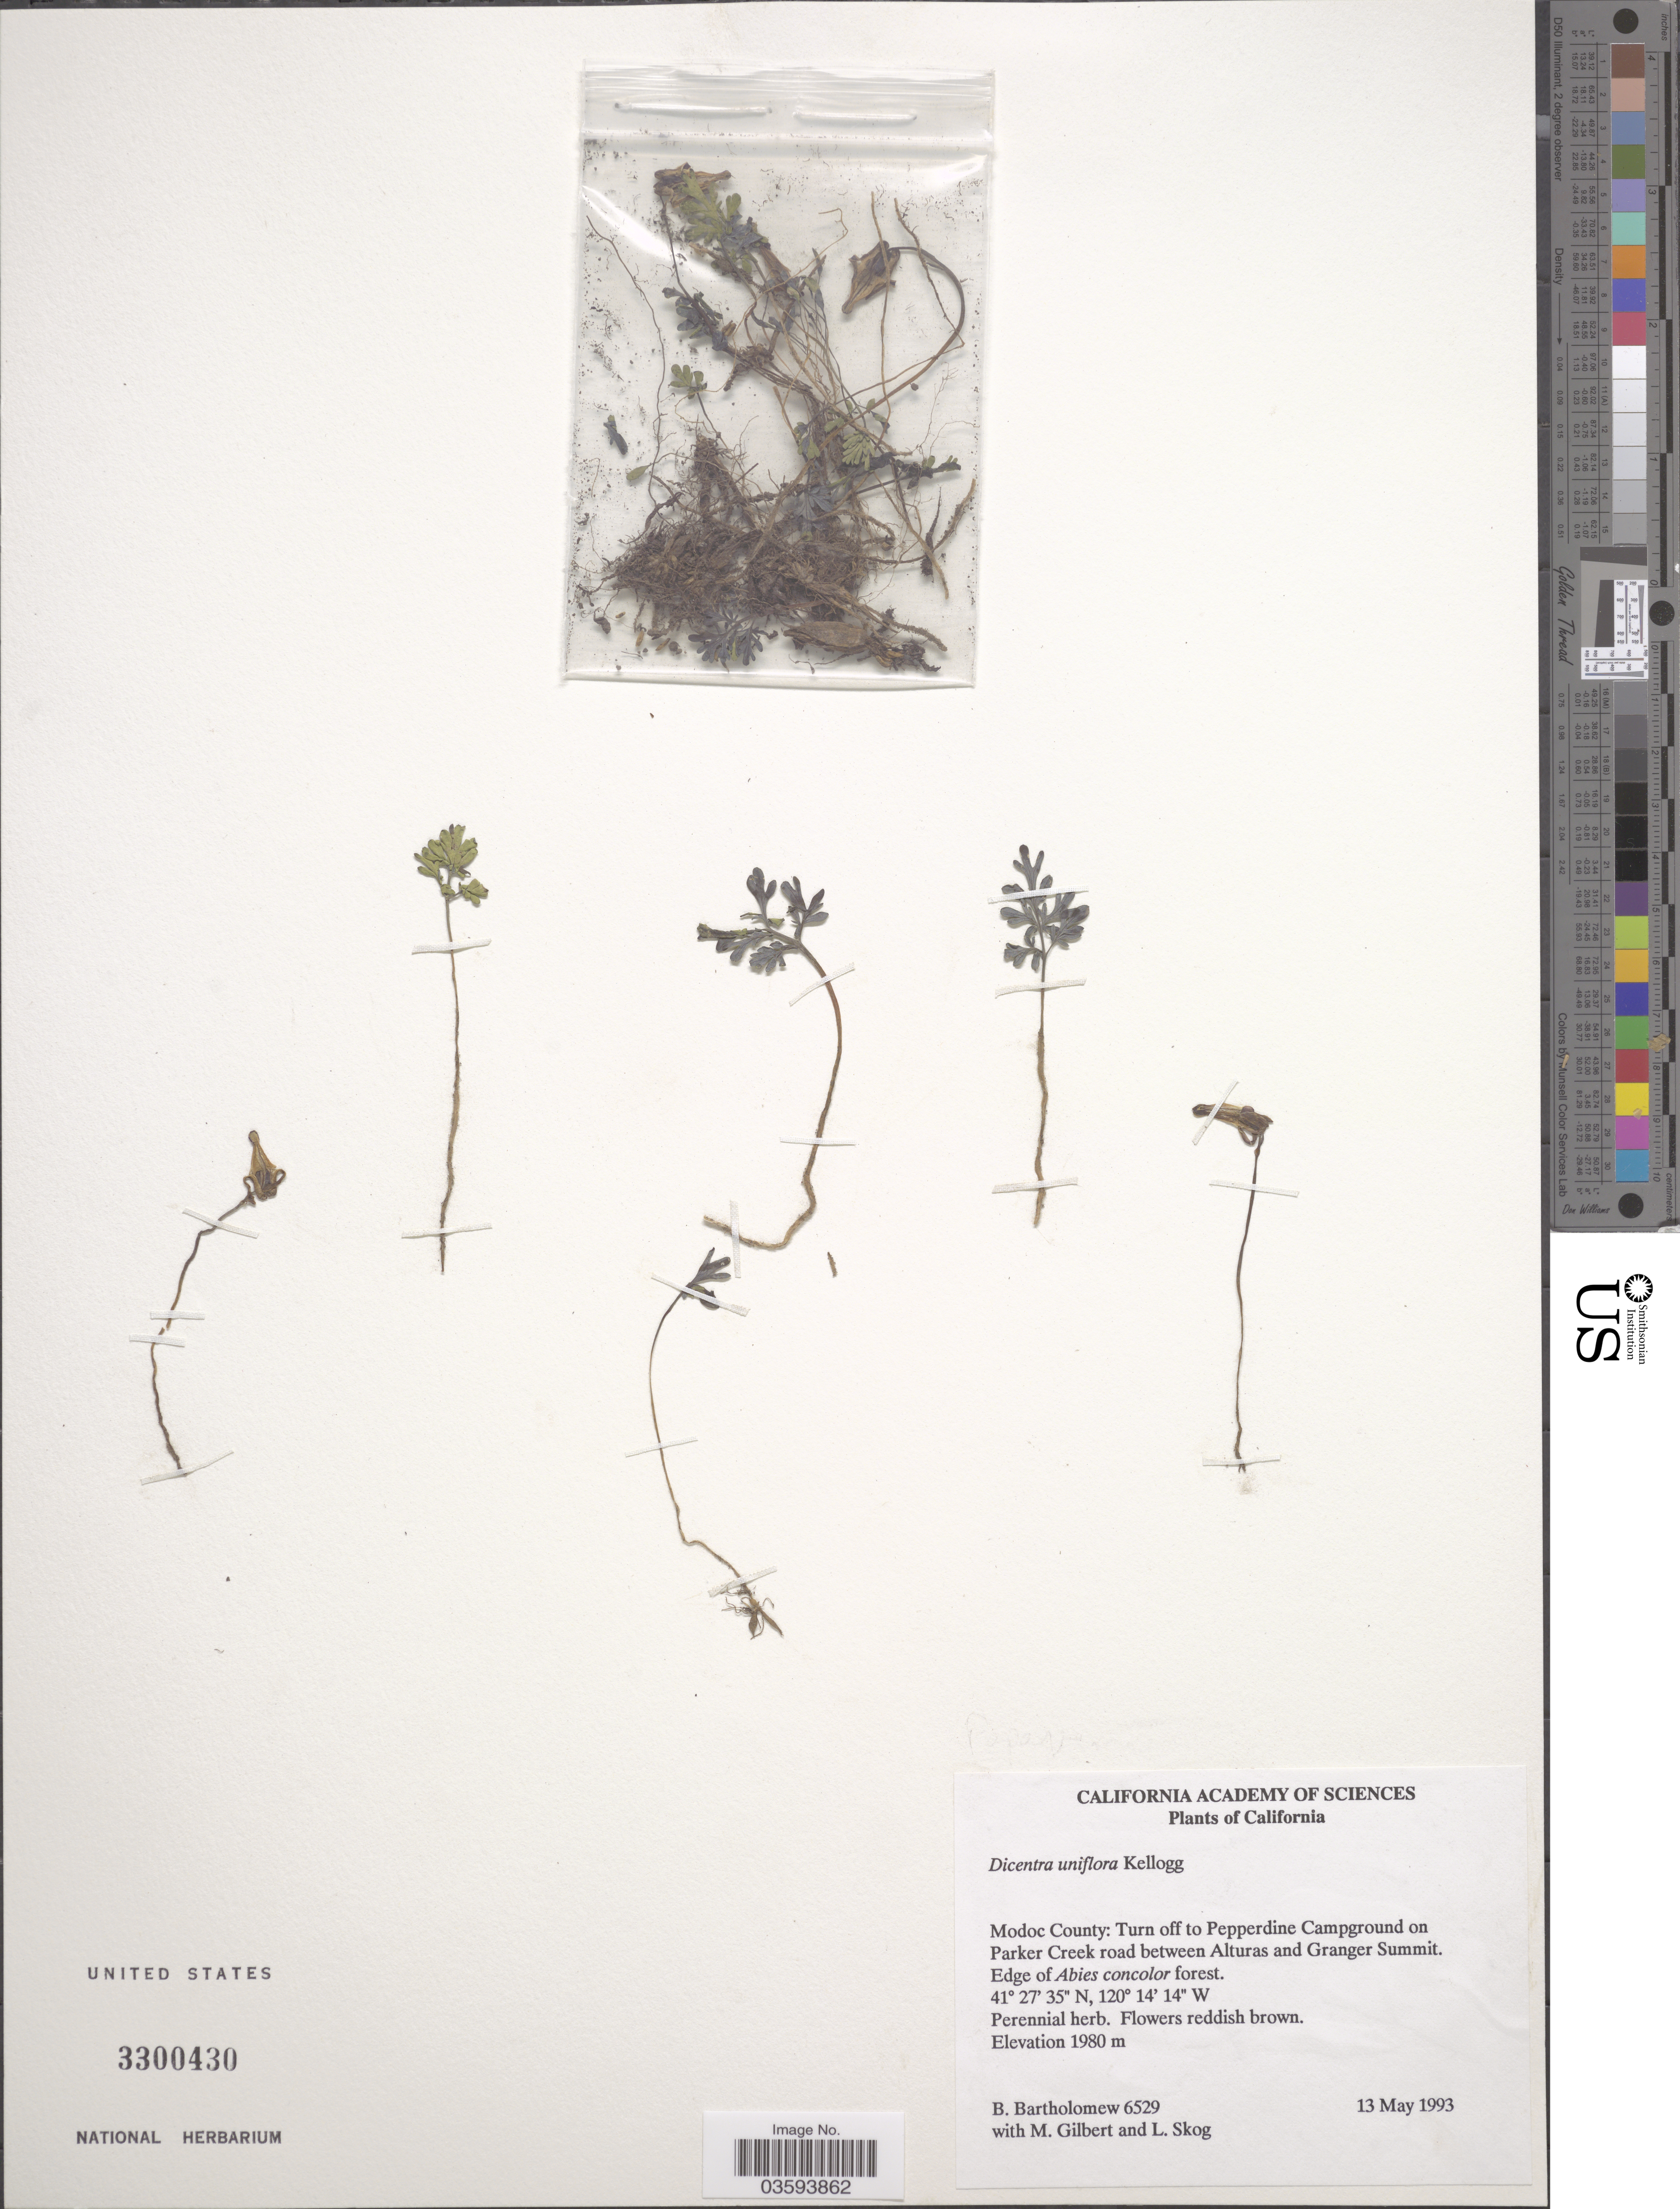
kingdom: Plantae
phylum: Tracheophyta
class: Magnoliopsida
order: Ranunculales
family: Papaveraceae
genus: Dicentra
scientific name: Dicentra uniflora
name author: Kellogg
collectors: B. Bartholomew, M. Gilbert & L. E. Skog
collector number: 6529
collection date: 1993-05-13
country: United States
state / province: California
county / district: Modoc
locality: Modoc County: Turn off to Pepperdine Campground on Parker Creek road between Alturas and Granger Summit. Edge of Abies concolor forest.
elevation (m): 1980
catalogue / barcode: US 3300430